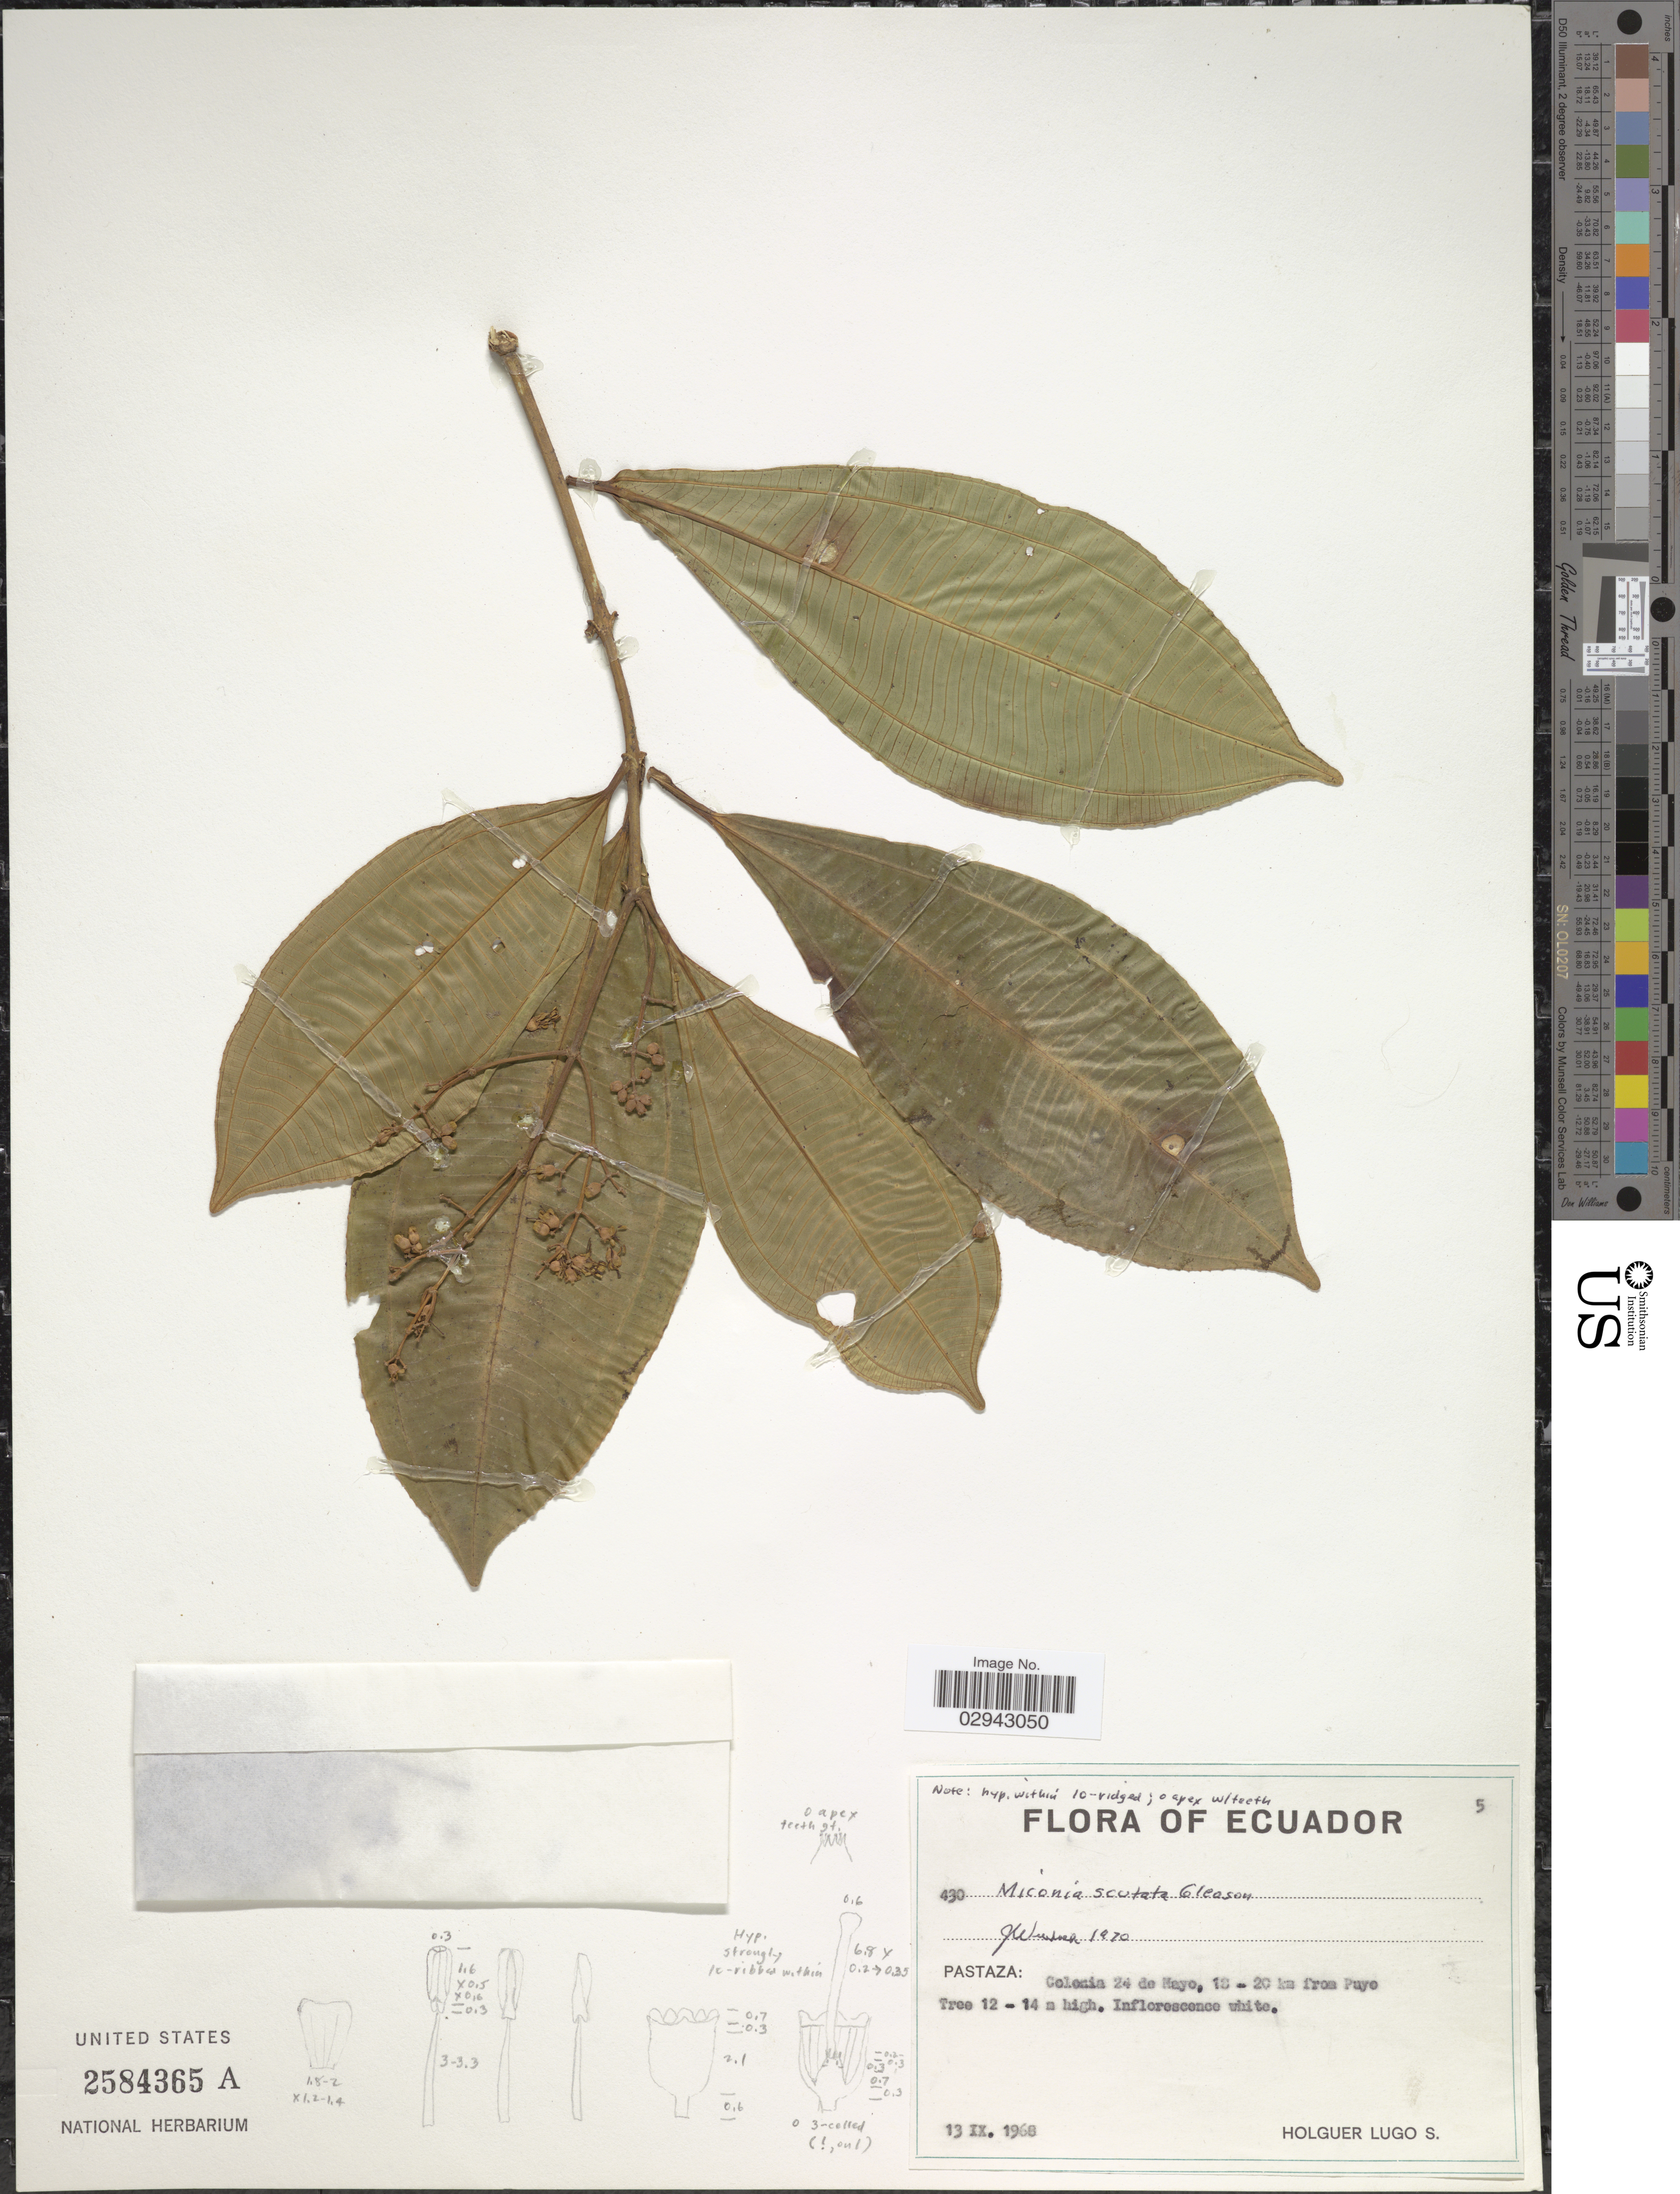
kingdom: Plantae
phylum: Tracheophyta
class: Magnoliopsida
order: Myrtales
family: Melastomataceae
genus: Miconia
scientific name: Miconia scutata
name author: Gleason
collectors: H. Lugo S.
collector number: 430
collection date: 1968-09-13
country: Ecuador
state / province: Pastaza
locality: Colonia 24 de Mayo, 18 - 20 km from Puyo.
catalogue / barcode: US 2584365A